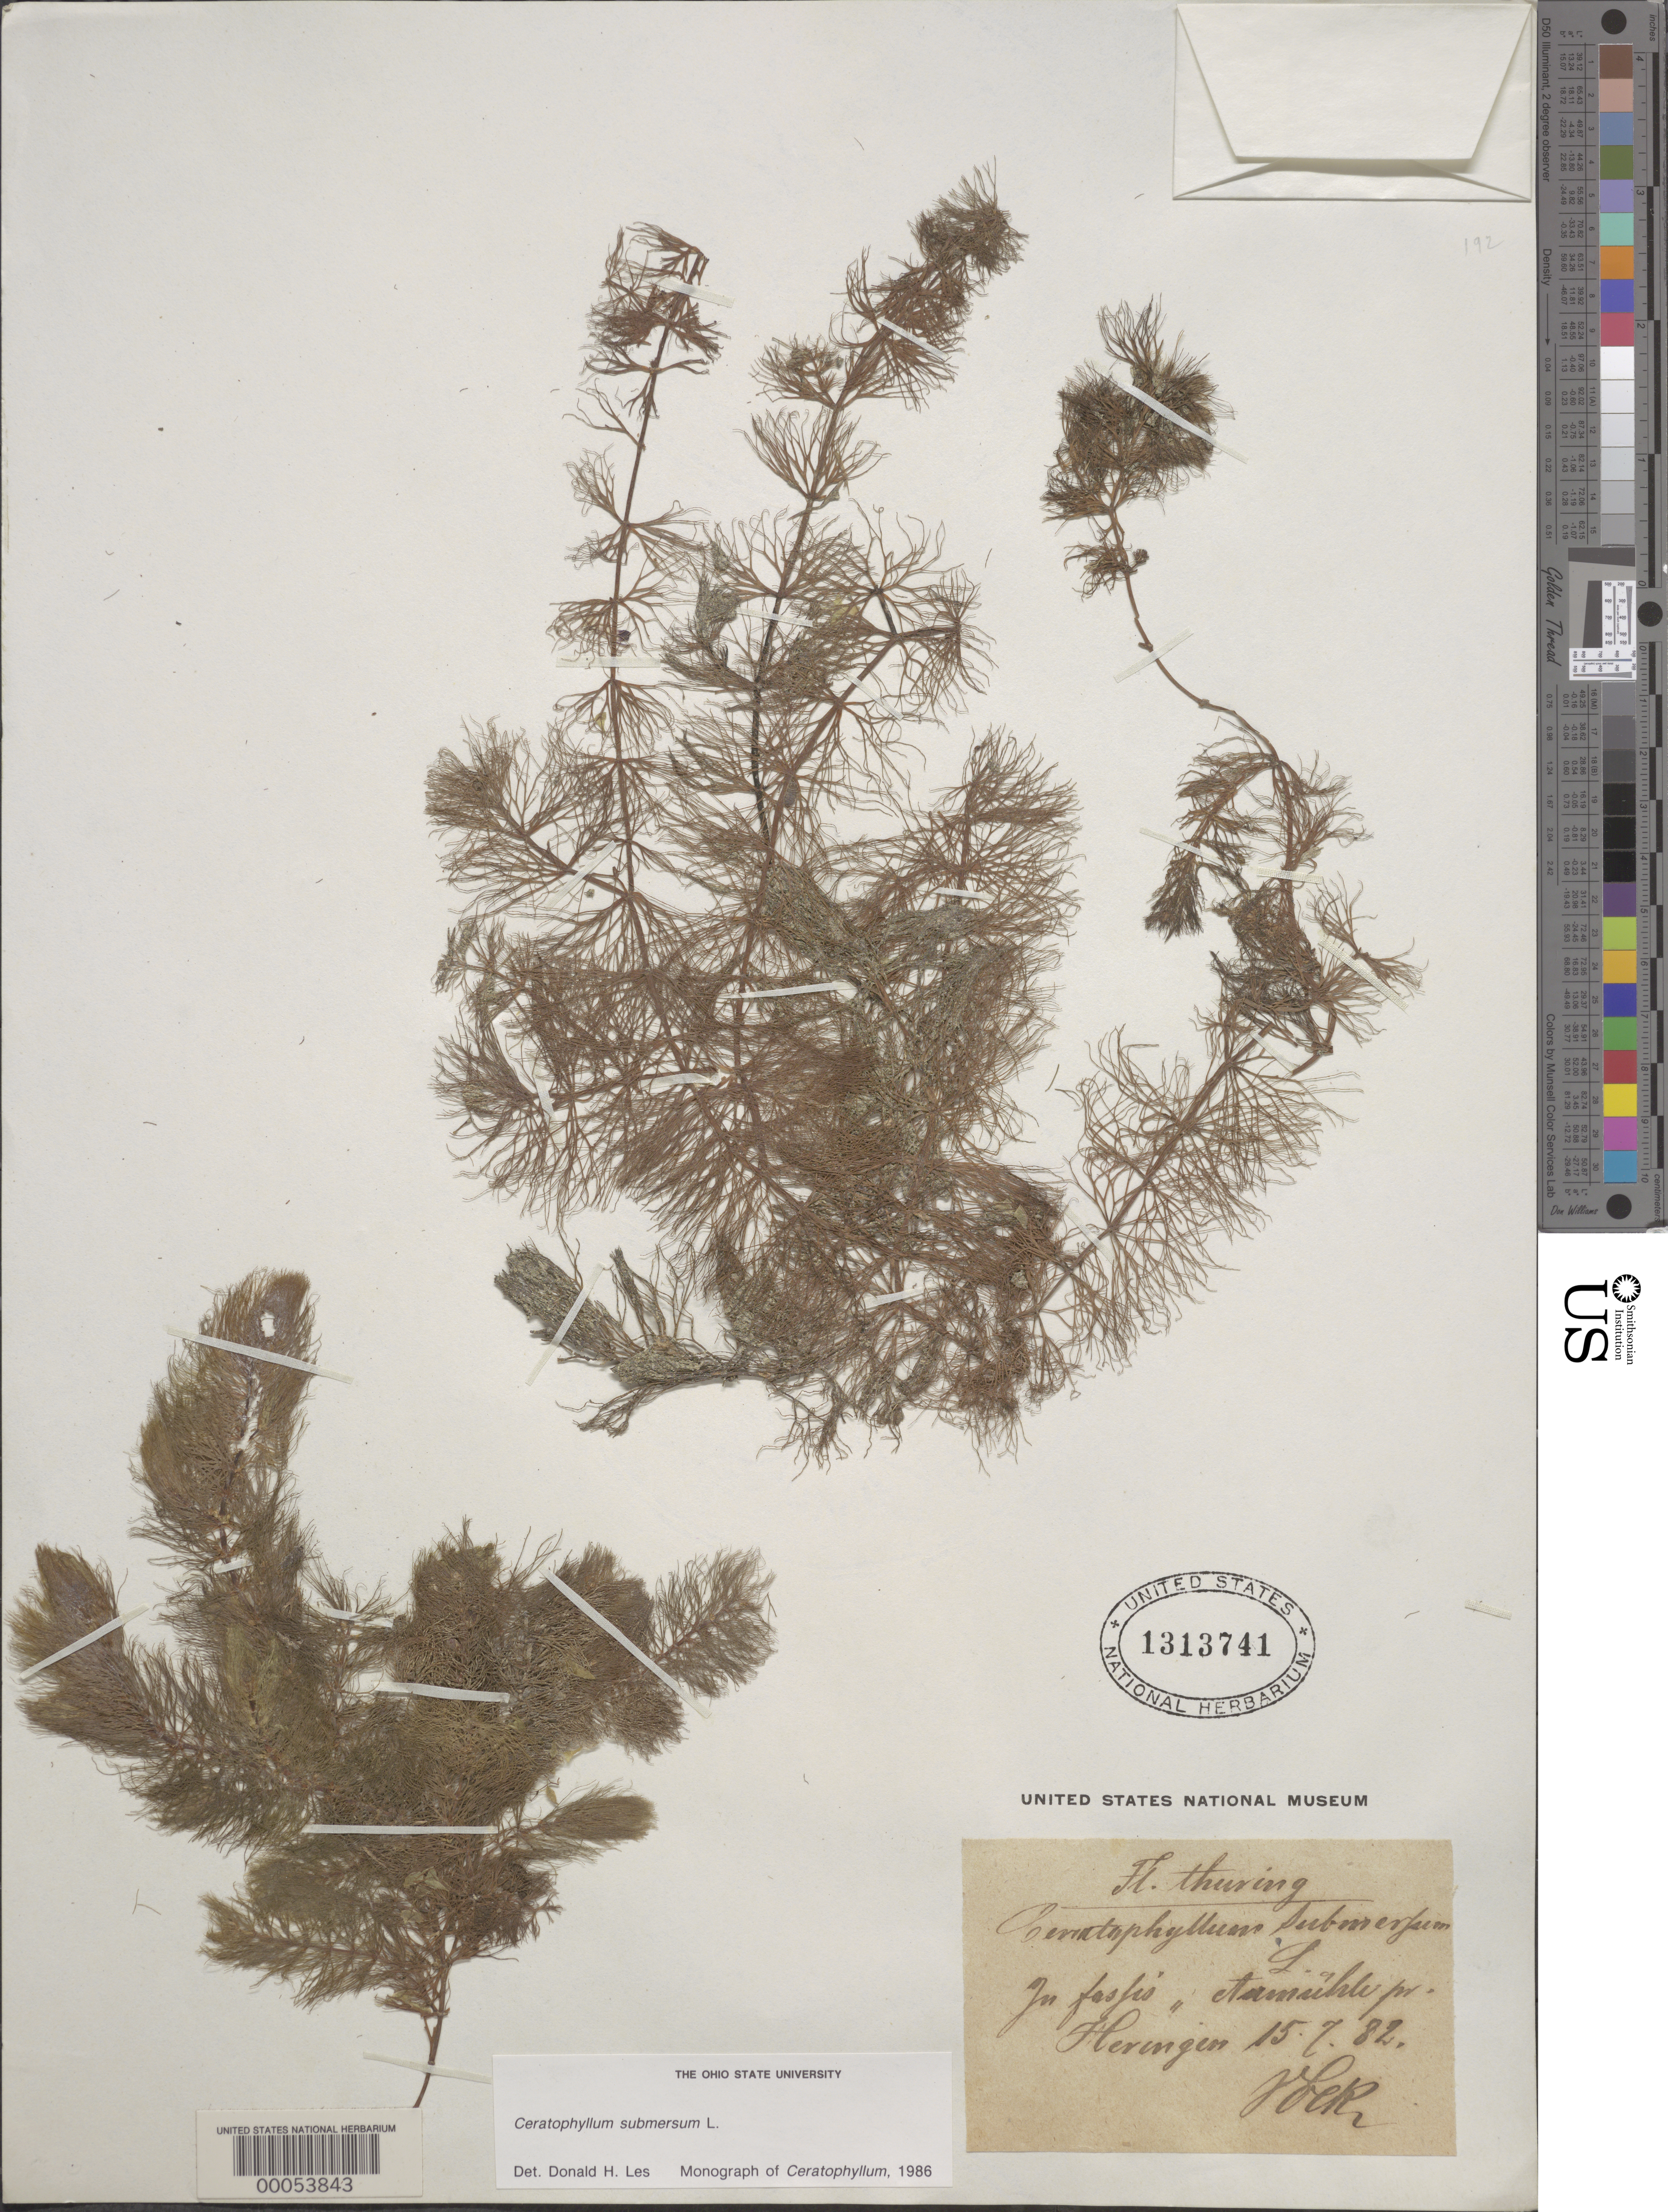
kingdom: Plantae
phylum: Tracheophyta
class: Magnoliopsida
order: Ceratophyllales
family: Ceratophyllaceae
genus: Ceratophyllum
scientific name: Ceratophyllum submersum sensu Llanos non L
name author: Llanos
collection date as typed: Transcribed d/m/y: 15/7/82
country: Germany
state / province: Thuringia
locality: In fosfis Aamihle pr. Heringen. [interpreted]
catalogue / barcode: US 1313741